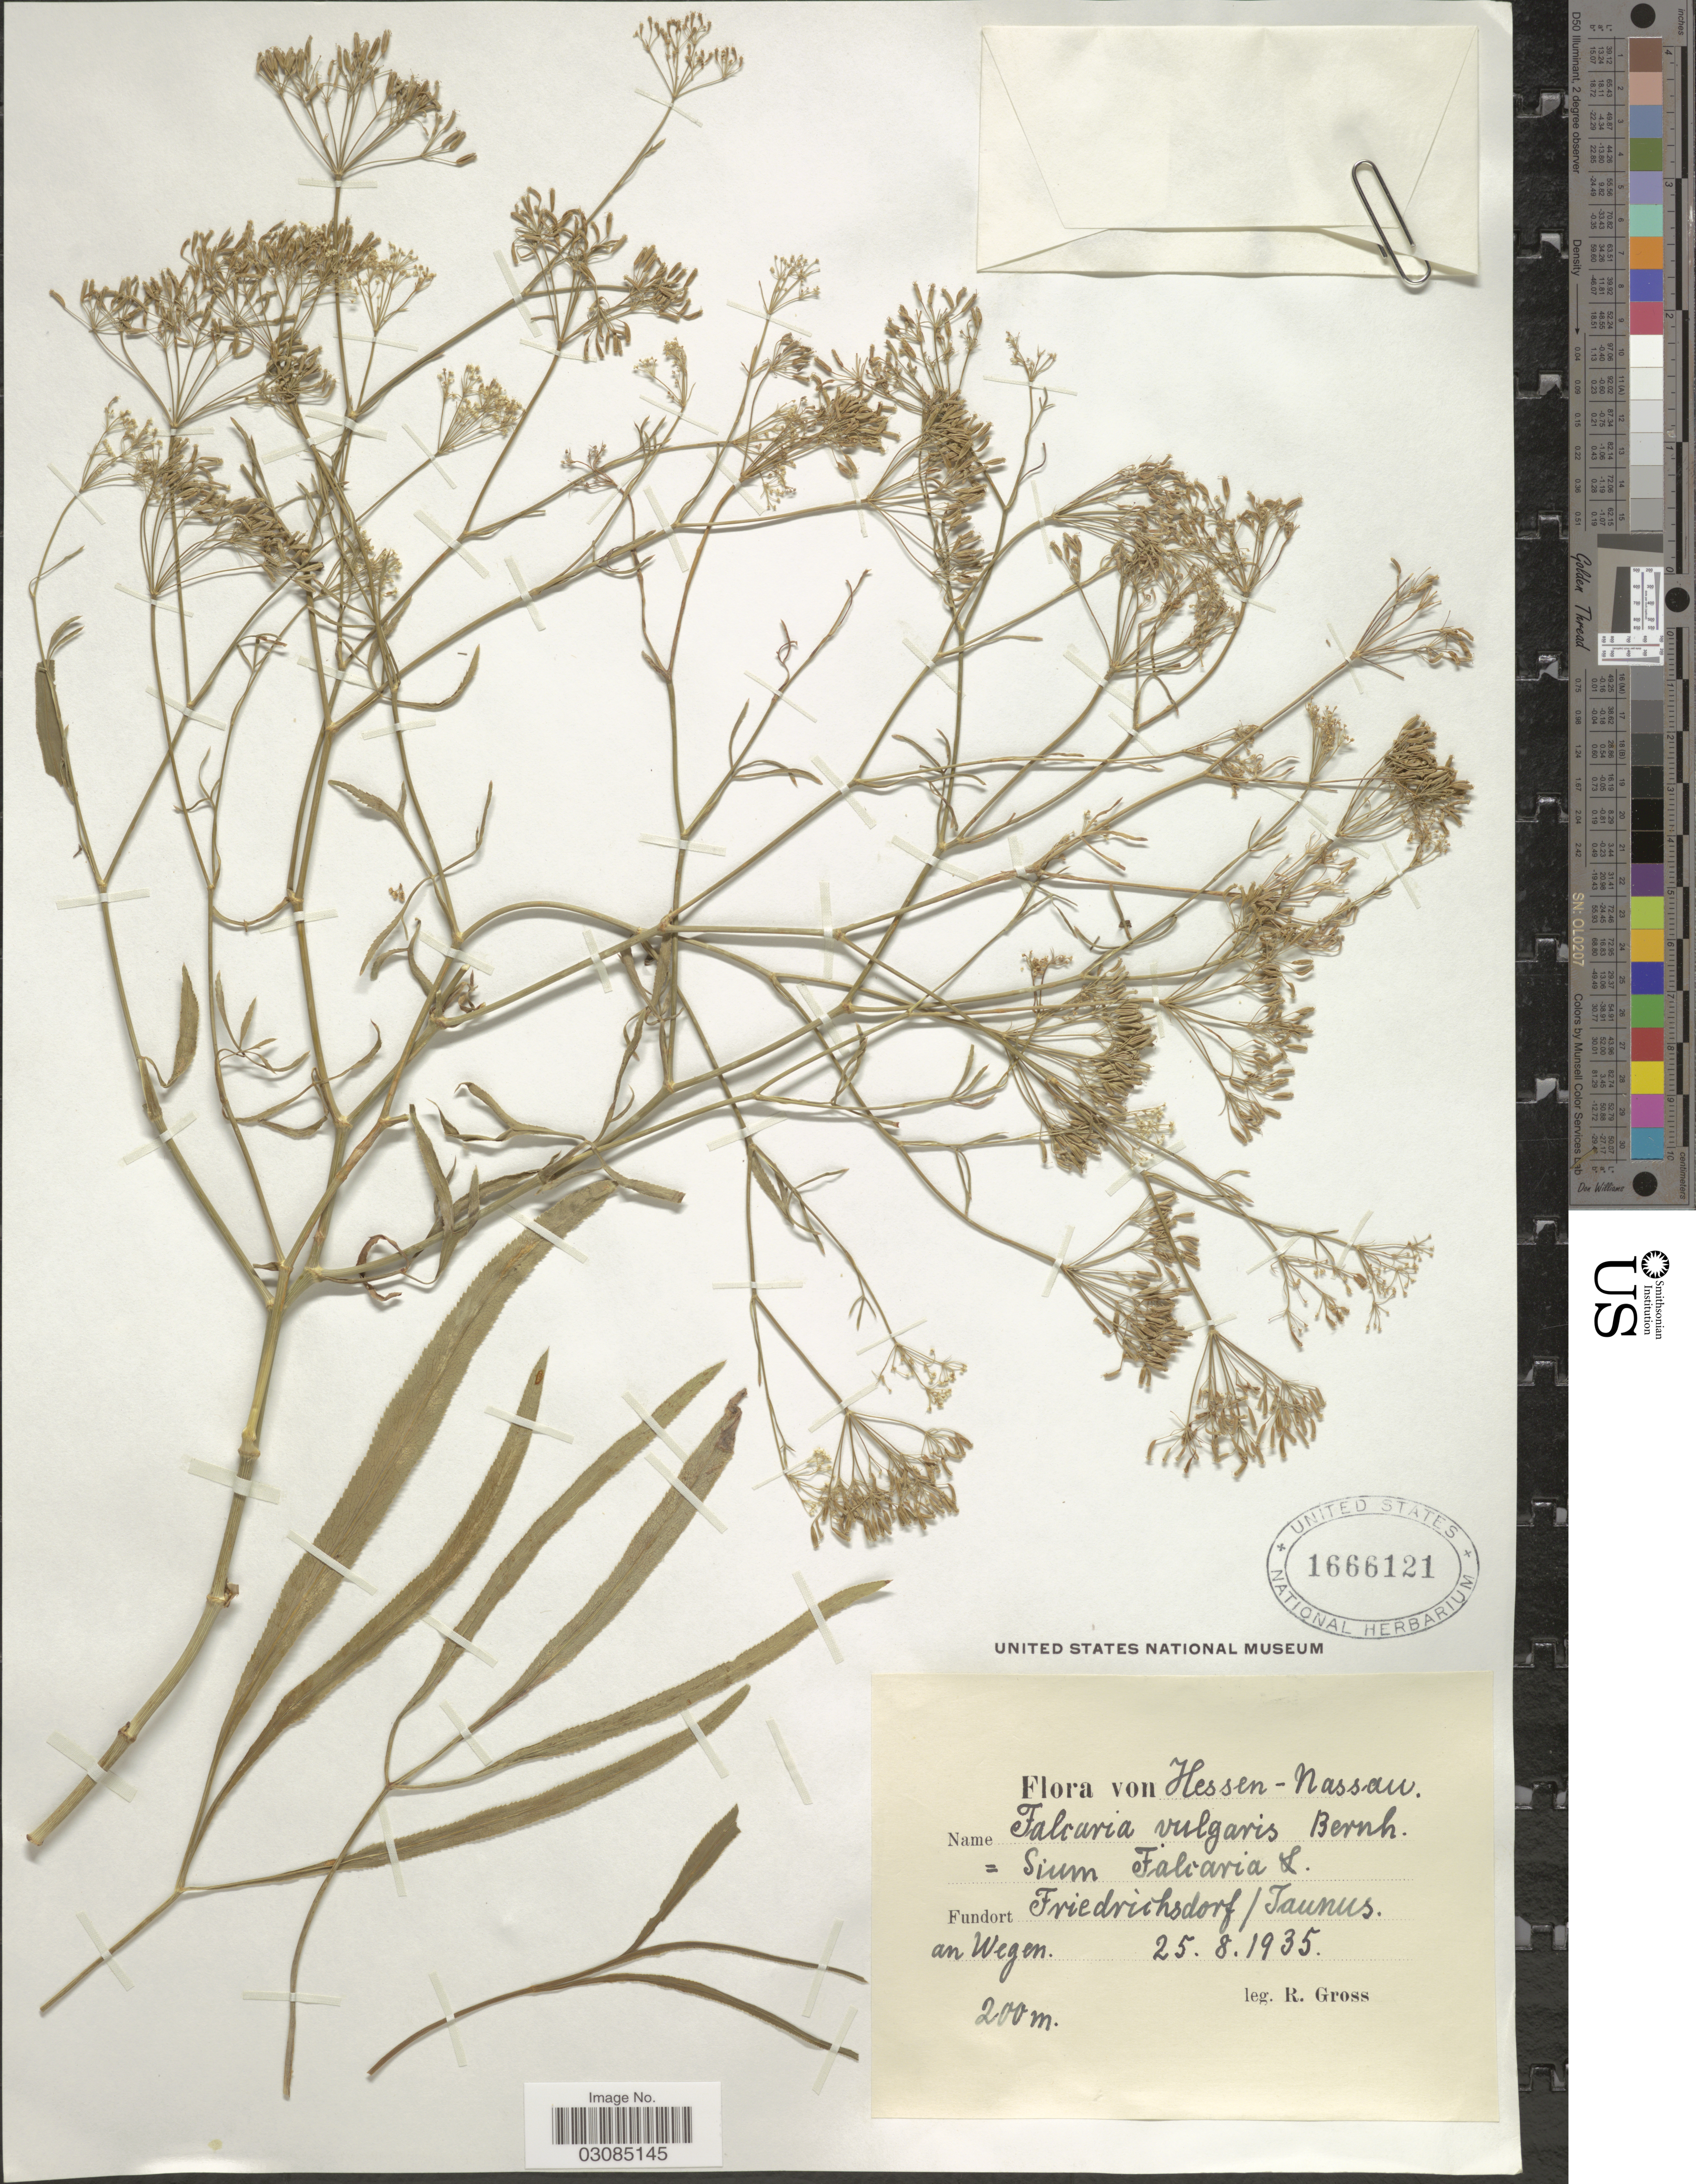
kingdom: Plantae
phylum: Tracheophyta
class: Magnoliopsida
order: Apiales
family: Apiaceae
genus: Falcaria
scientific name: Falcaria vulgaris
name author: Bernh.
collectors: R. Gross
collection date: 1935-08-25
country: Germany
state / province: Hesse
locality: Hessen-Nasau. Fundort Friedrichsdorf/Taunus an Wegen.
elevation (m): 200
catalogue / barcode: US 1666121